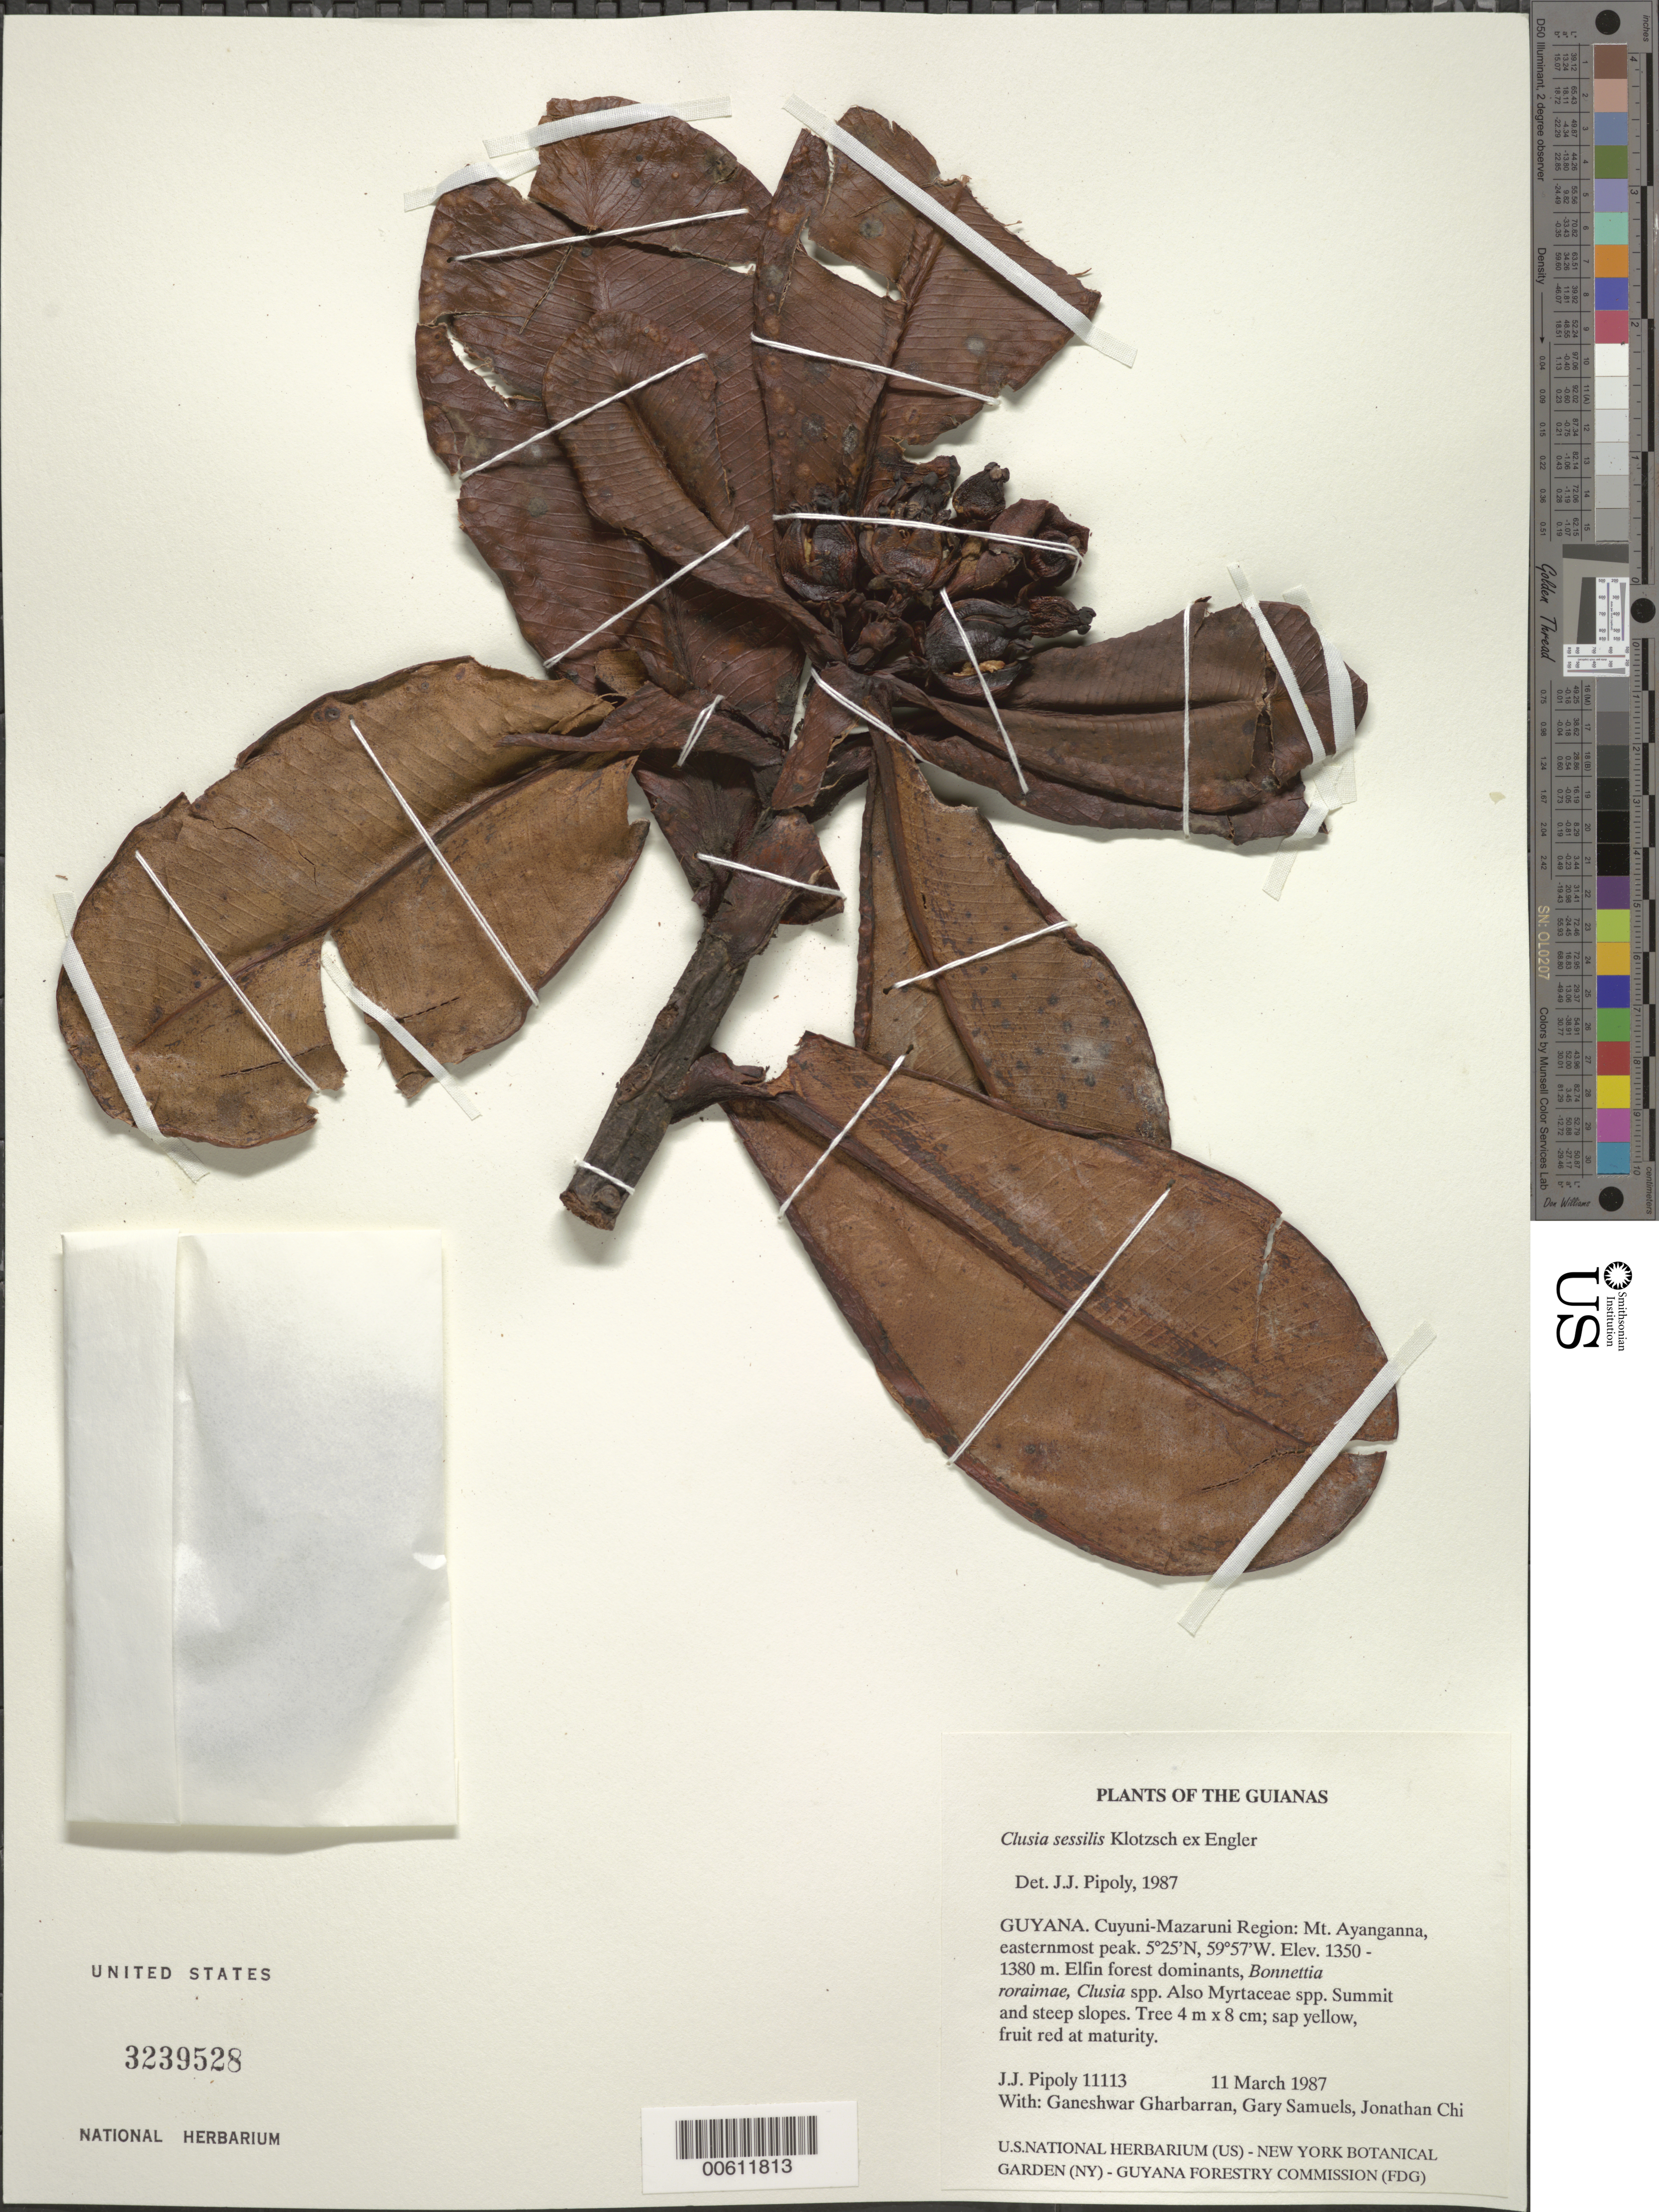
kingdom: Plantae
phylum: Tracheophyta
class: Magnoliopsida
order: Malpighiales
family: Clusiaceae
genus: Clusia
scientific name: Clusia sessilis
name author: Klotzsch ex Engl.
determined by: Pipoly, J. J., III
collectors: J. J. Pipoly, G. Gharbarran, G. Samuels & J. Chin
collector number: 11113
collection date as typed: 11 March 1987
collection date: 1987-03-11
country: Guyana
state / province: Cuyuni-Mazaruni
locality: Mt. Ayanganna, easternmost peak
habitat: Summit and steep slopes. Elfin forest dominated by Bonnetia roraimae, Clusia spp., various Myrtaceae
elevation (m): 1350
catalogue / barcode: US 3239528